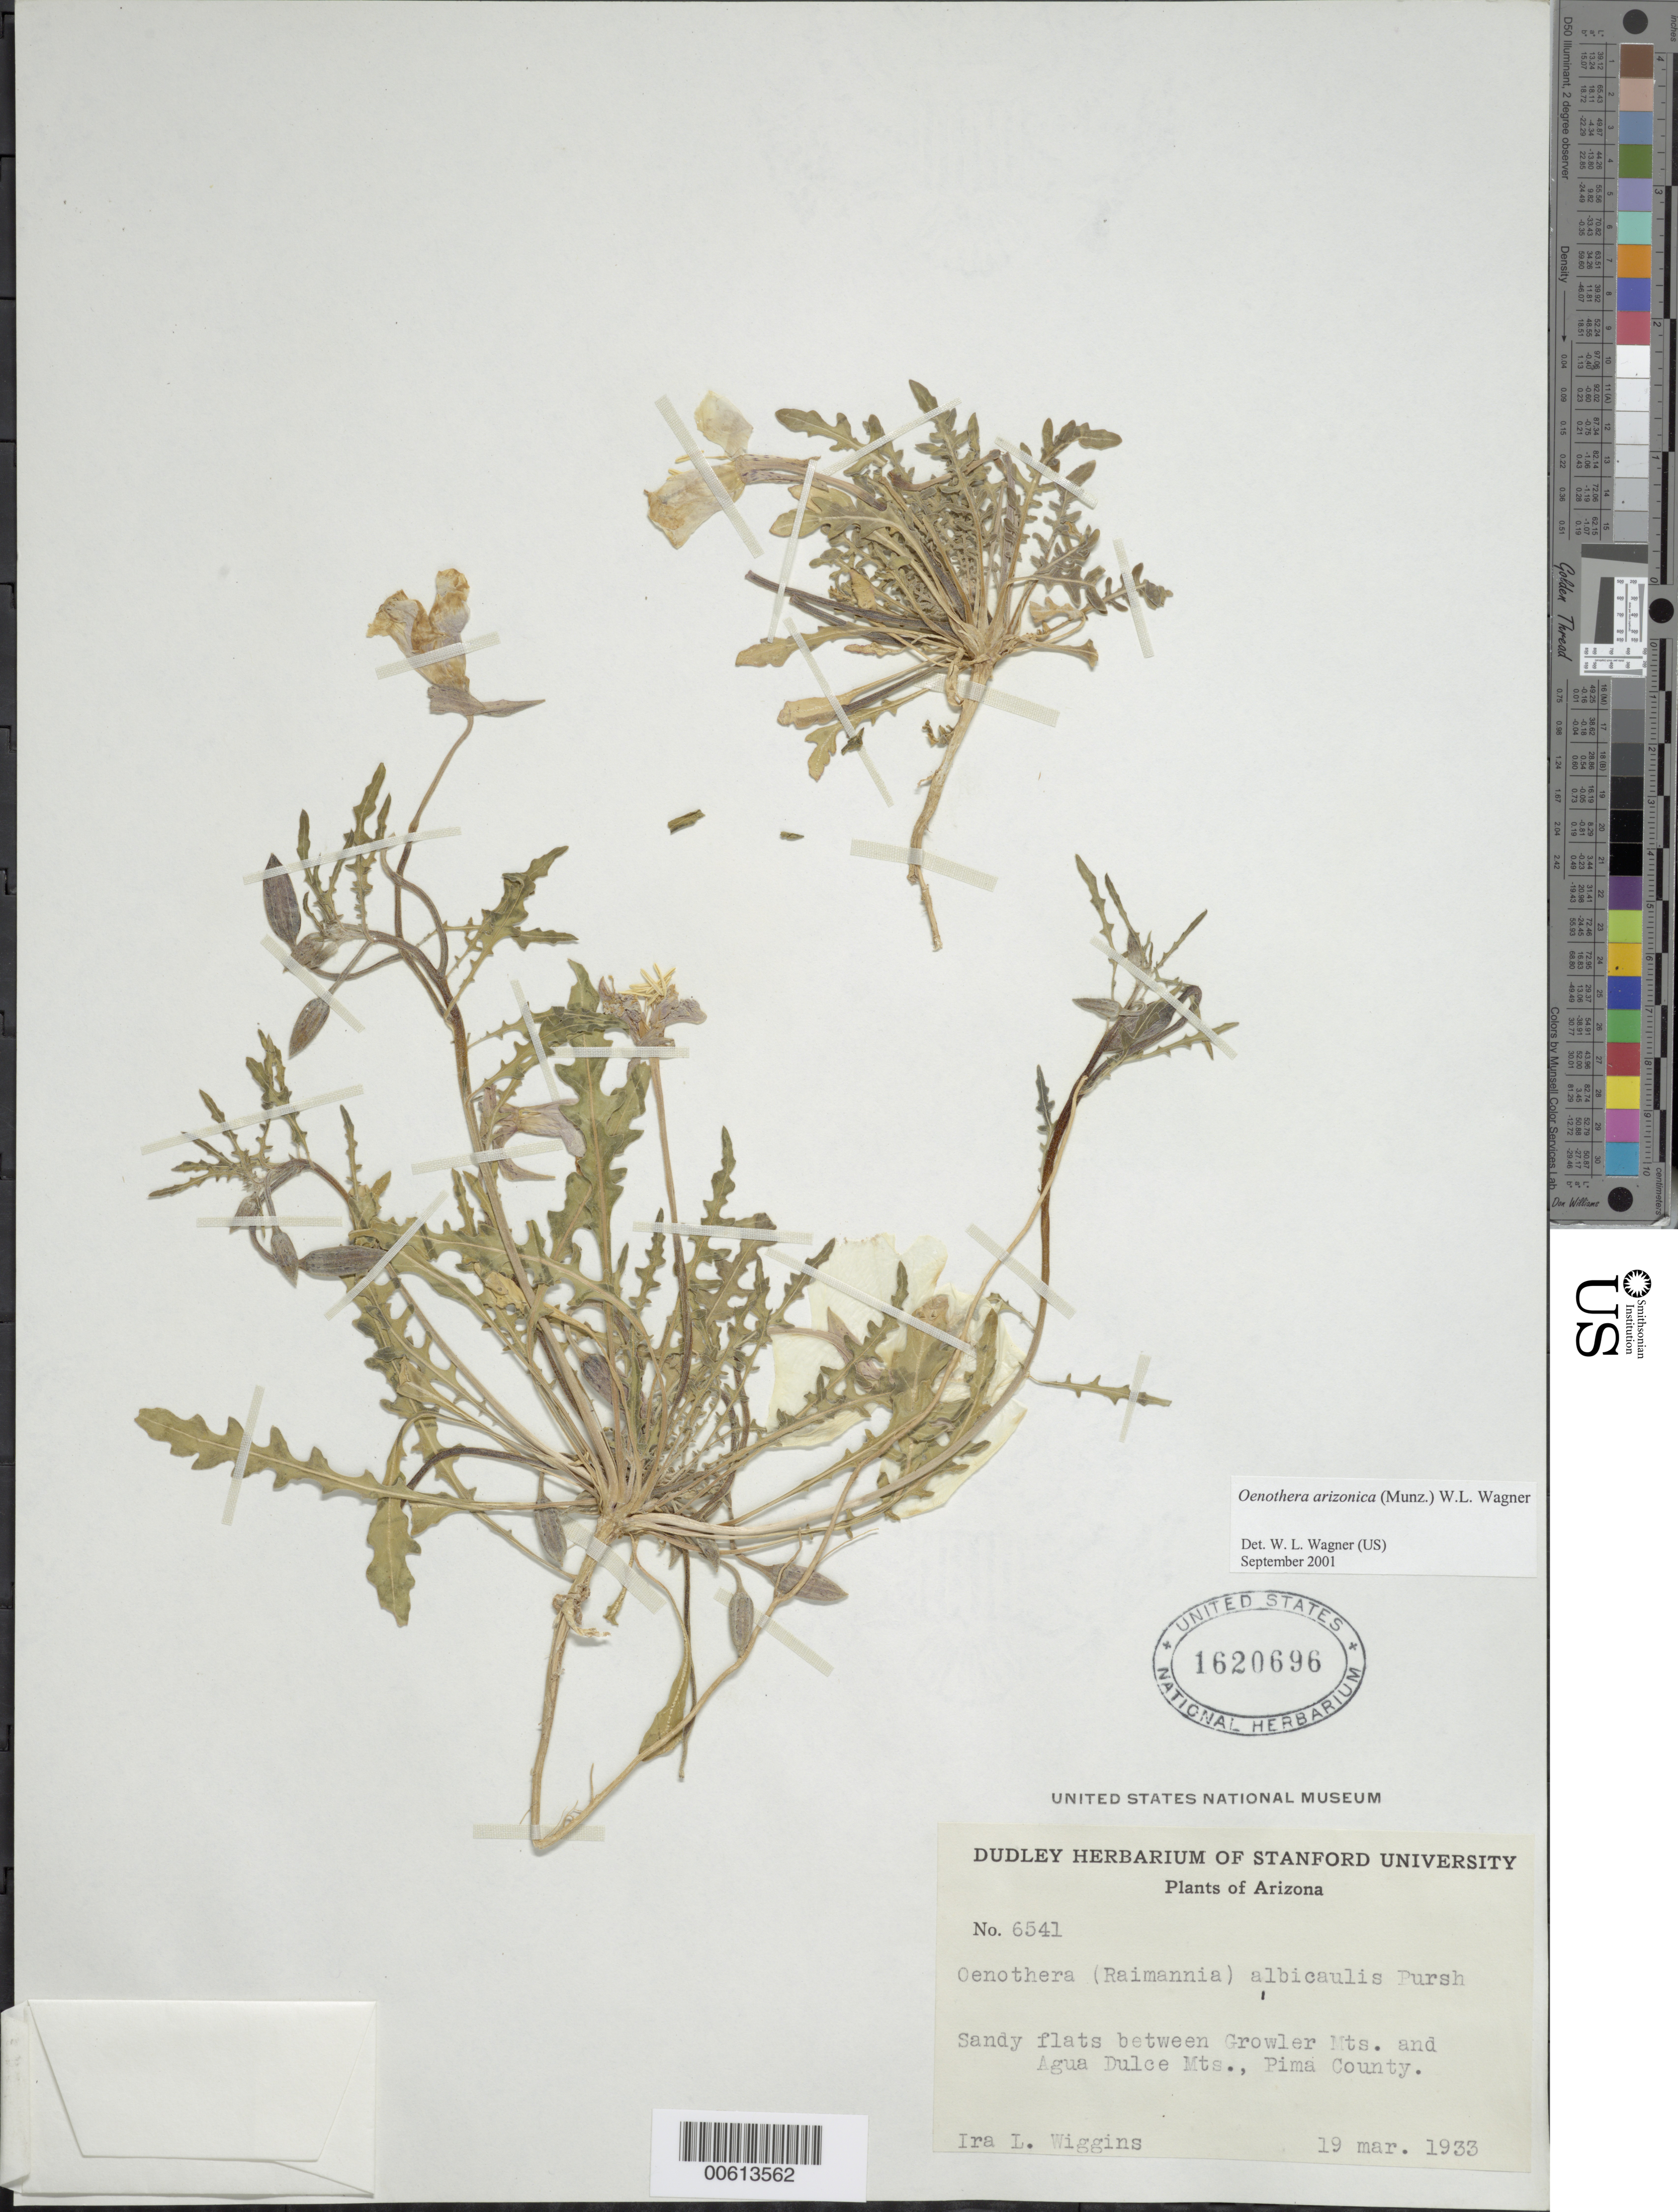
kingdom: Plantae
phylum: Tracheophyta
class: Magnoliopsida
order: Myrtales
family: Onagraceae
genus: Oenothera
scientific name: Oenothera arizonica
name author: (Munz) W.L. Wagner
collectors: I. L. Wiggins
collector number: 6541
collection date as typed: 19 Mar 1933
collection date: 1933-03-19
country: United States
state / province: Arizona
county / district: Pima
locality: Sandy flats between Growler Mts. And Agua Dulce Mts.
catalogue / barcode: US 1620696